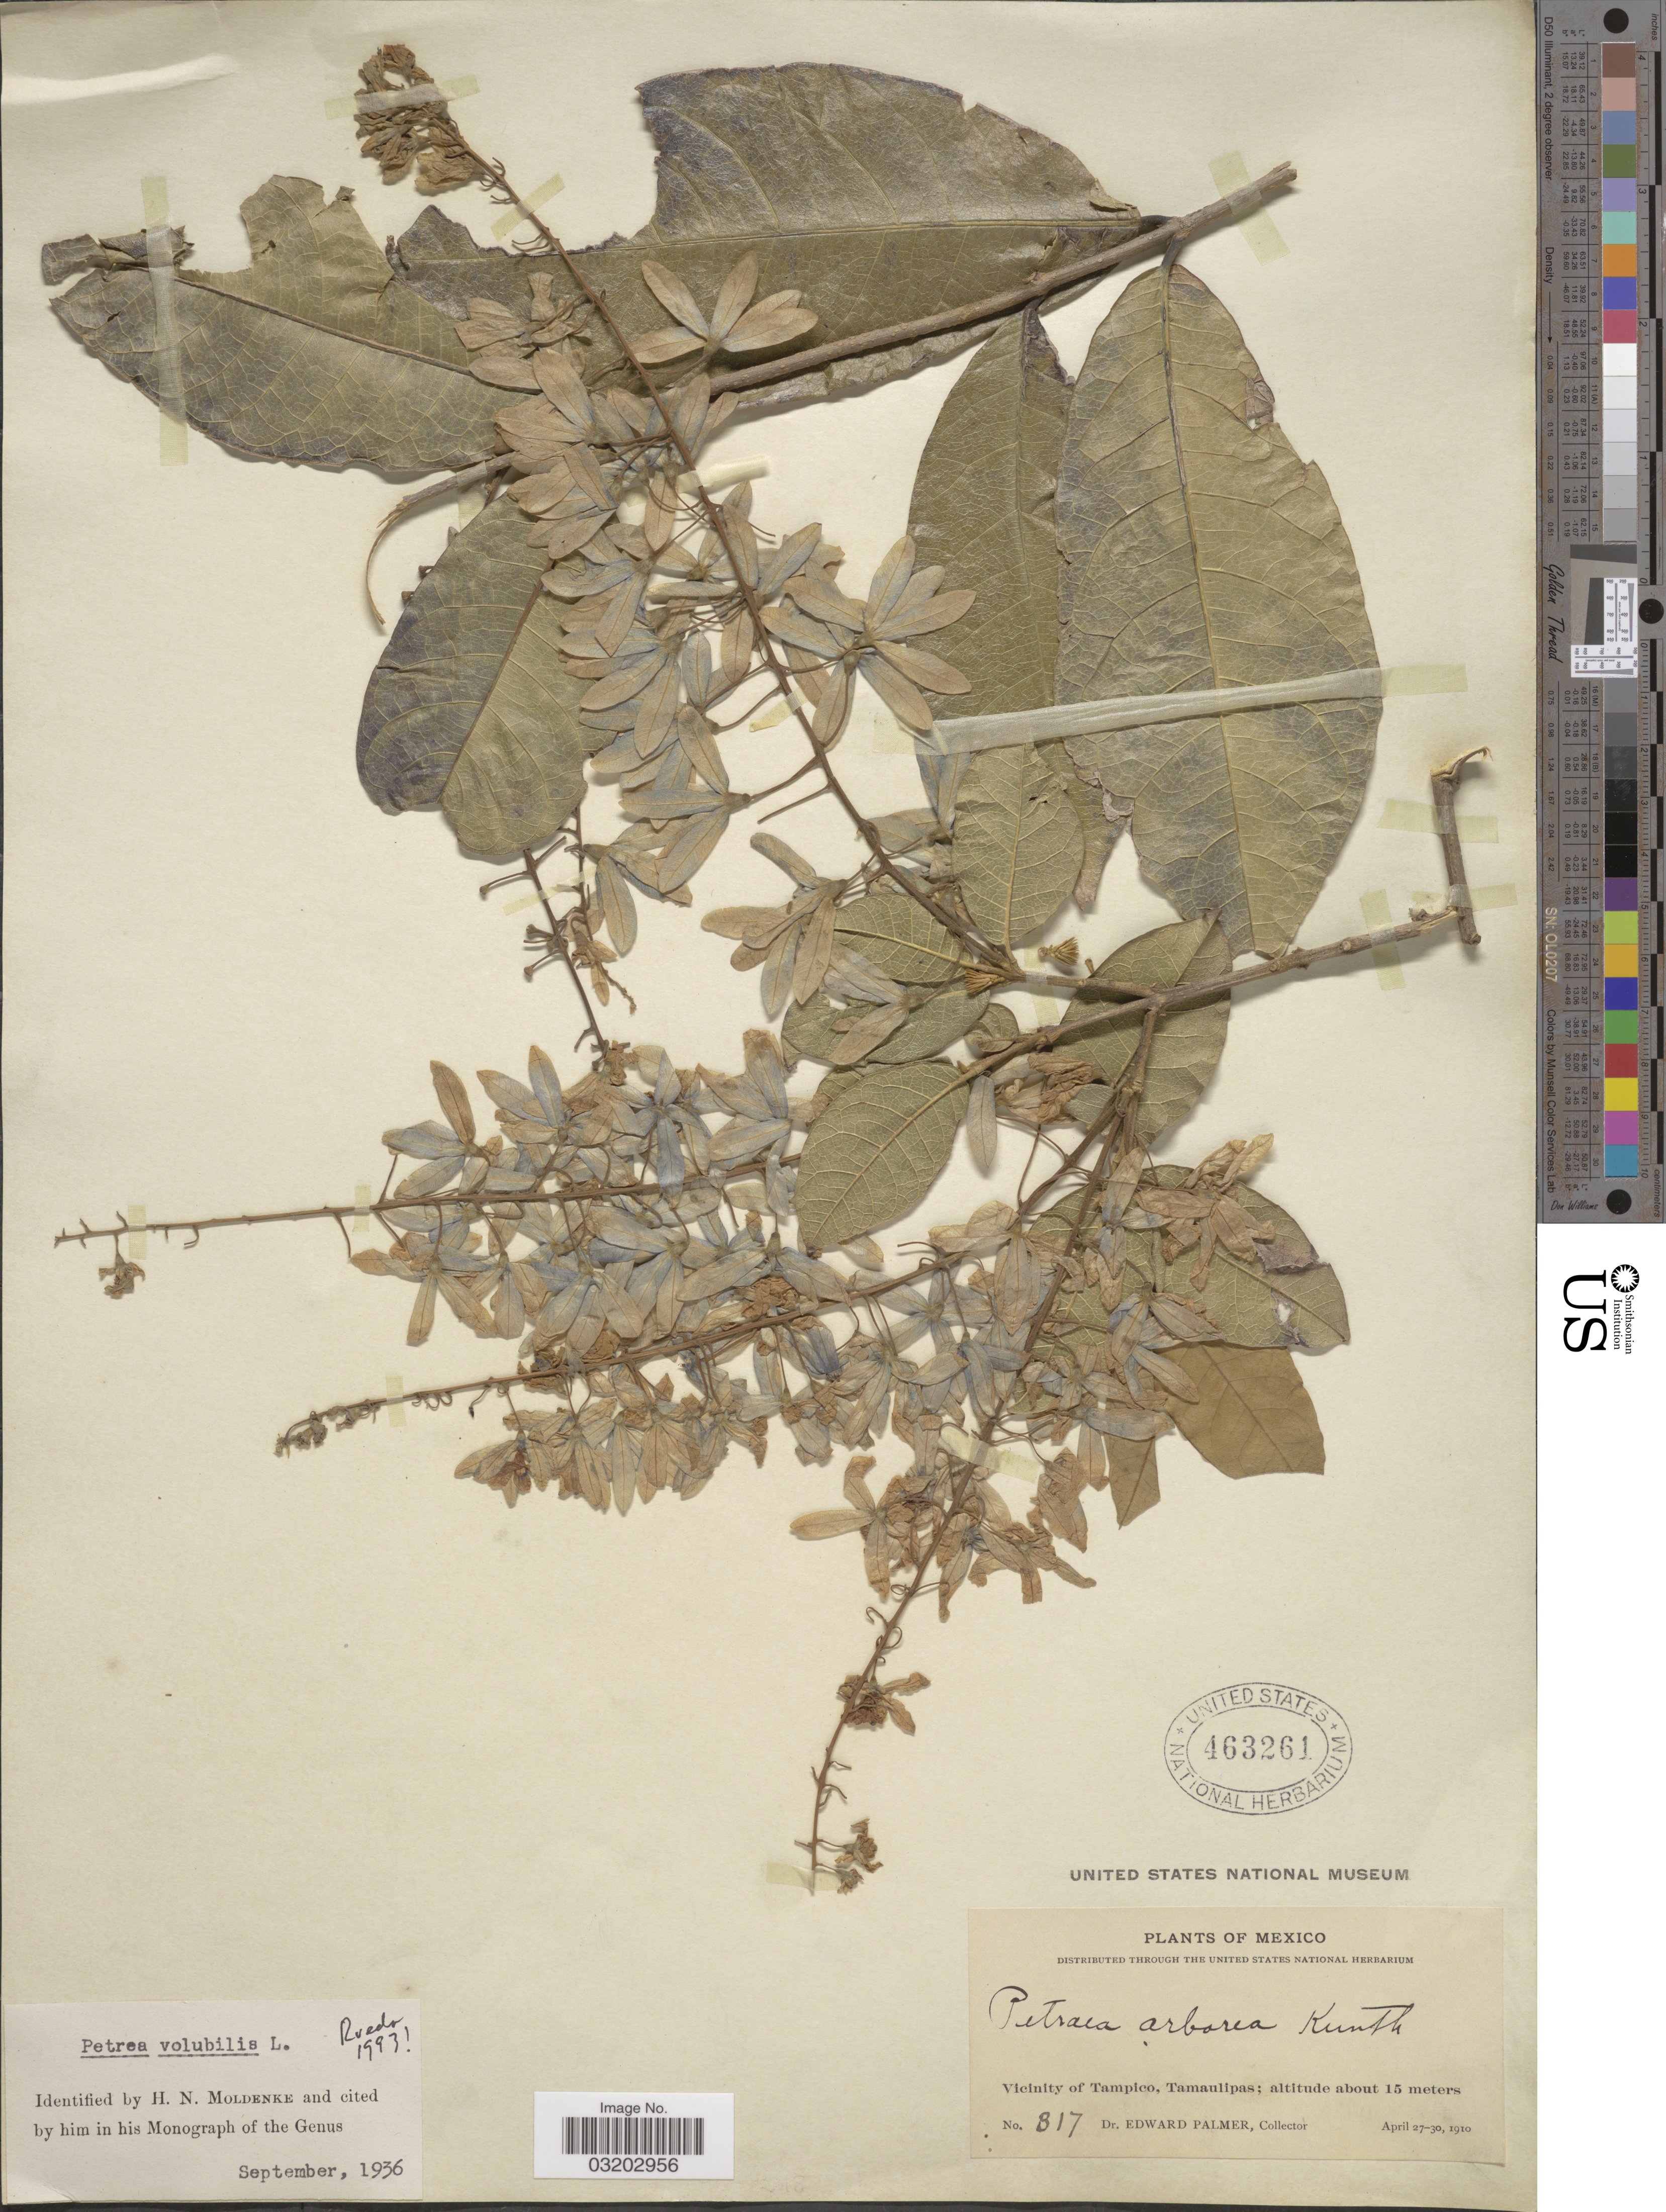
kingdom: Plantae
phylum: Tracheophyta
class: Magnoliopsida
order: Lamiales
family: Verbenaceae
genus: Petrea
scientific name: Petrea volubilis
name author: L.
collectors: E. Palmer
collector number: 317*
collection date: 1910-04-27/1910-04-30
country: Mexico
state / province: Tamaulipas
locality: Vicinity of Tampico, Tamaulipas.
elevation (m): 15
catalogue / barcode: US 463261